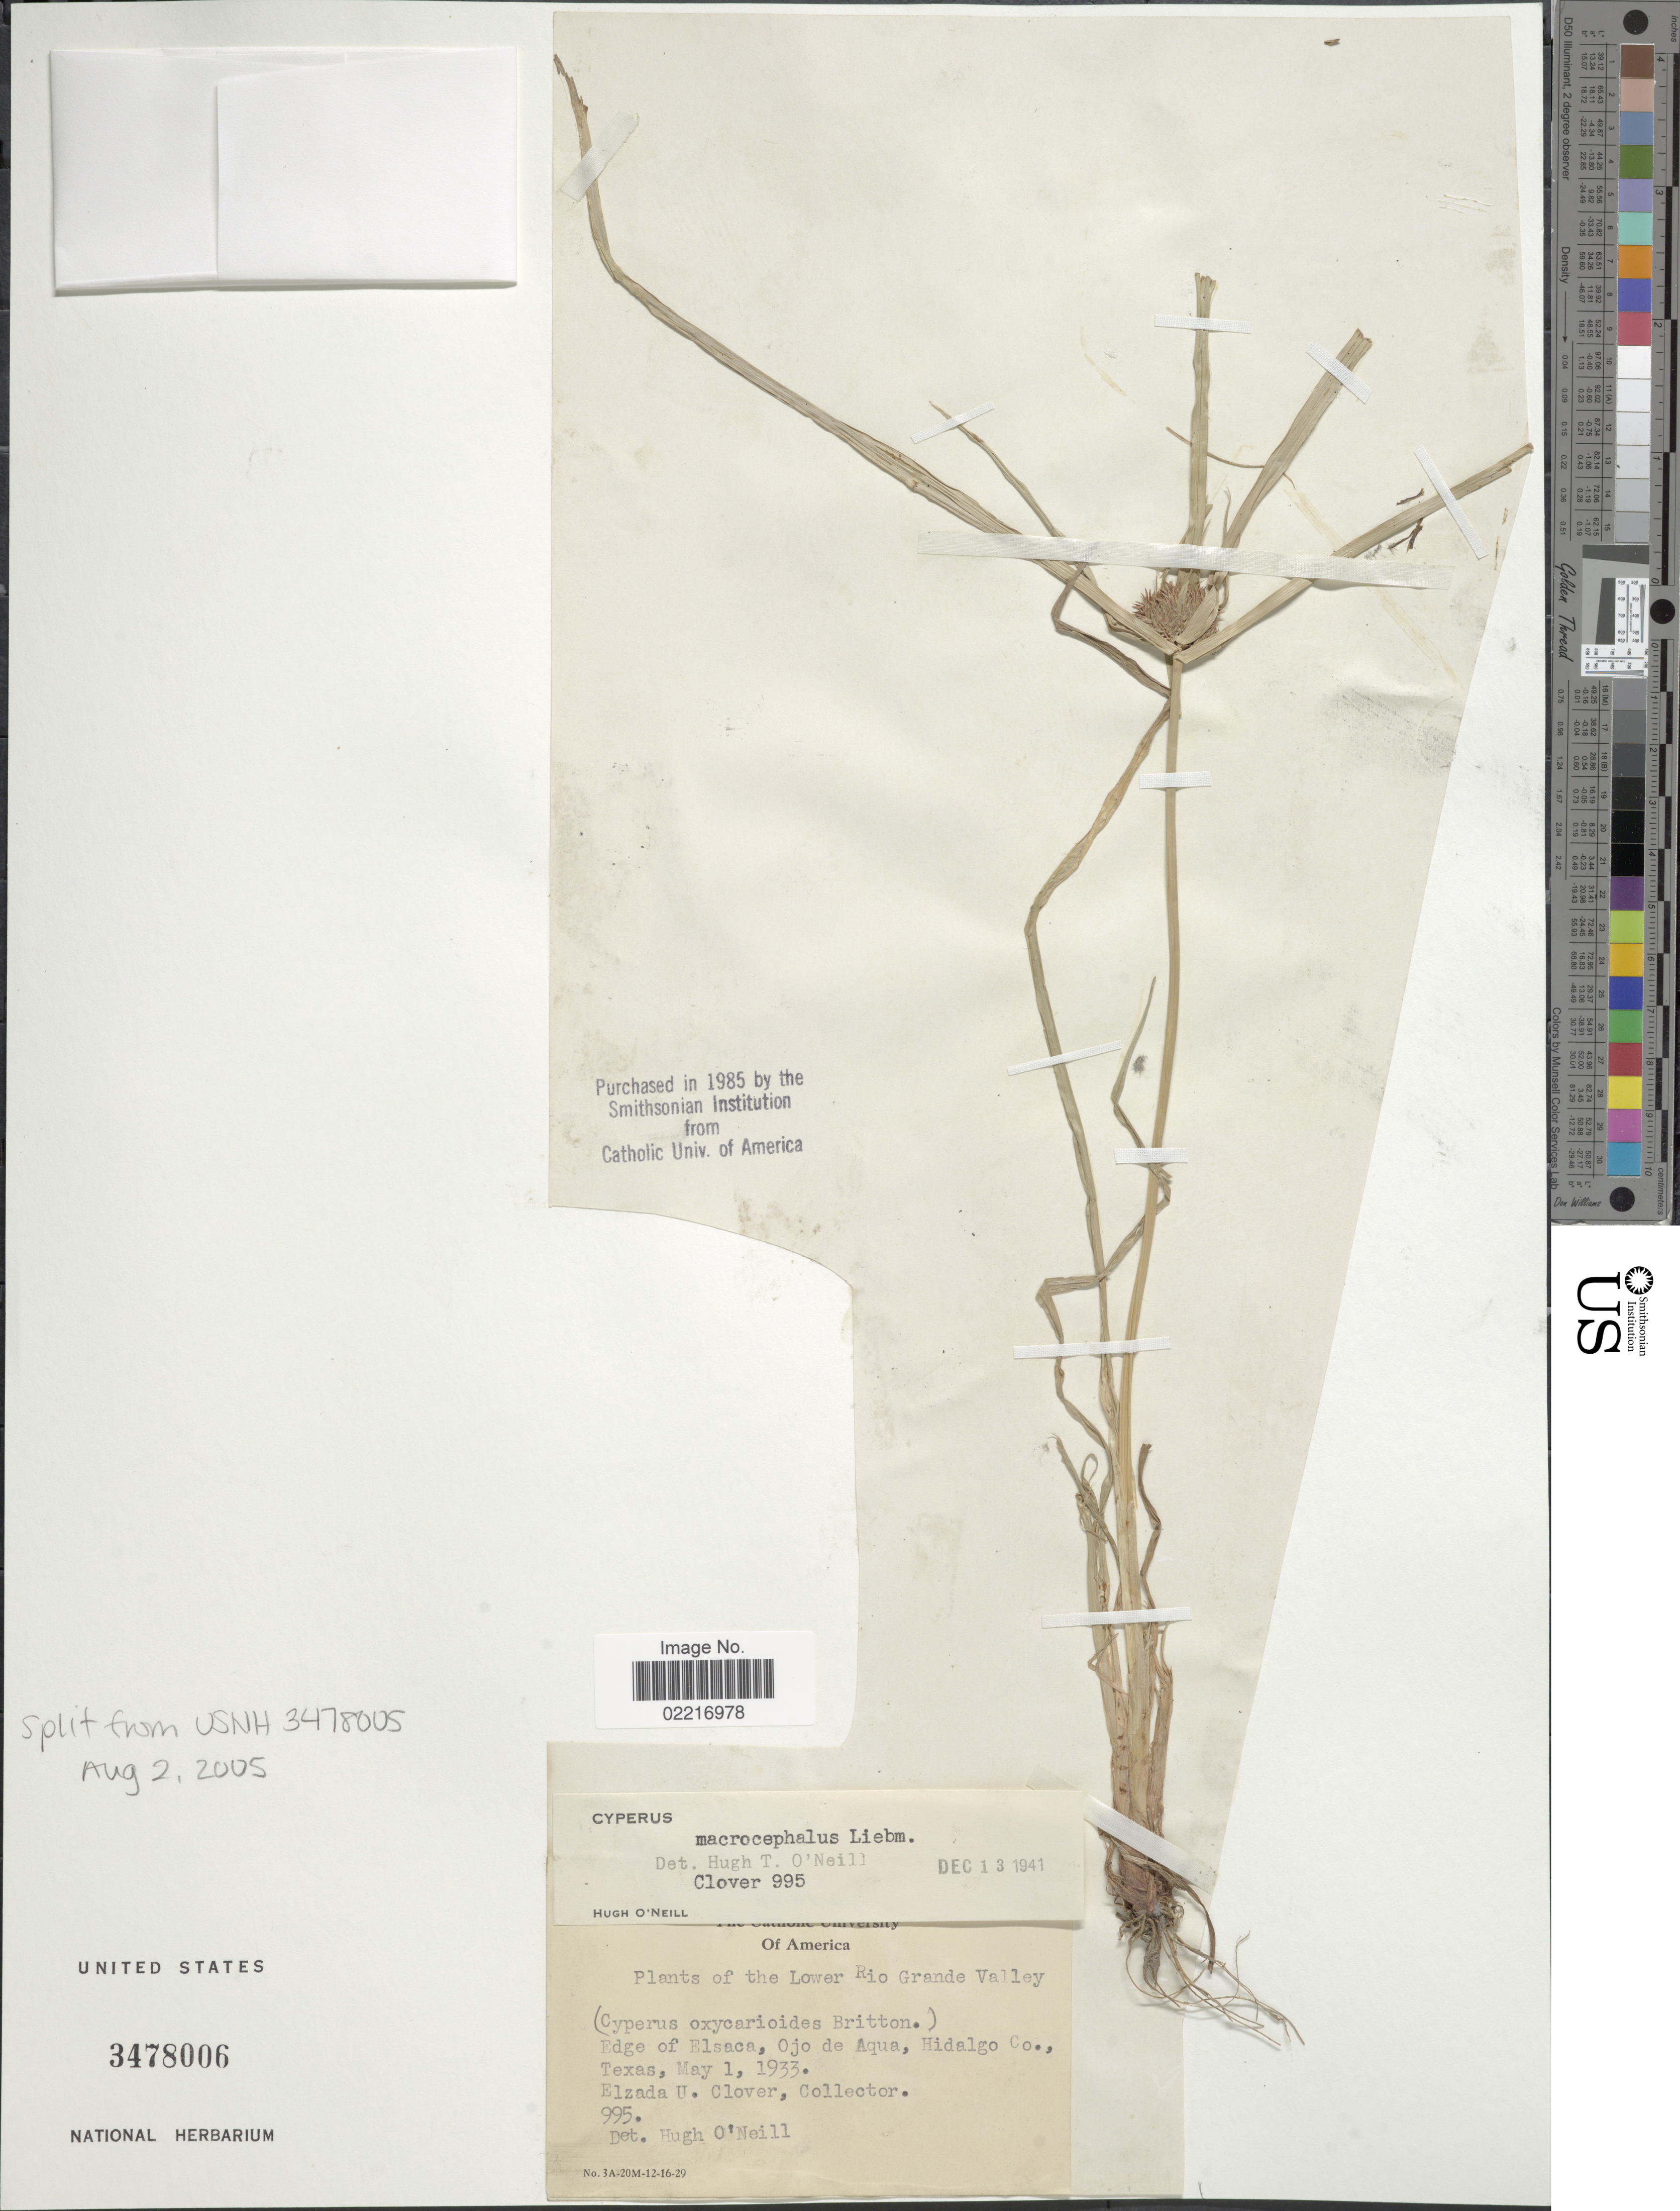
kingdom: Plantae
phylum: Tracheophyta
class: Liliopsida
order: Poales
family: Cyperaceae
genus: Cyperus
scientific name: Cyperus conglobatus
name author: Humb. ex Link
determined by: Strong, Mark T., (BOT), Smithsonian Institution - National Museum of Natural History (UNITED STATES)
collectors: H. O'Neill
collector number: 995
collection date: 1933-05-01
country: United States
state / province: Texas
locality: Edge of Elsaca, Ojo de Aqua, Hidalgo Co.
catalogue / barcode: US 3478006